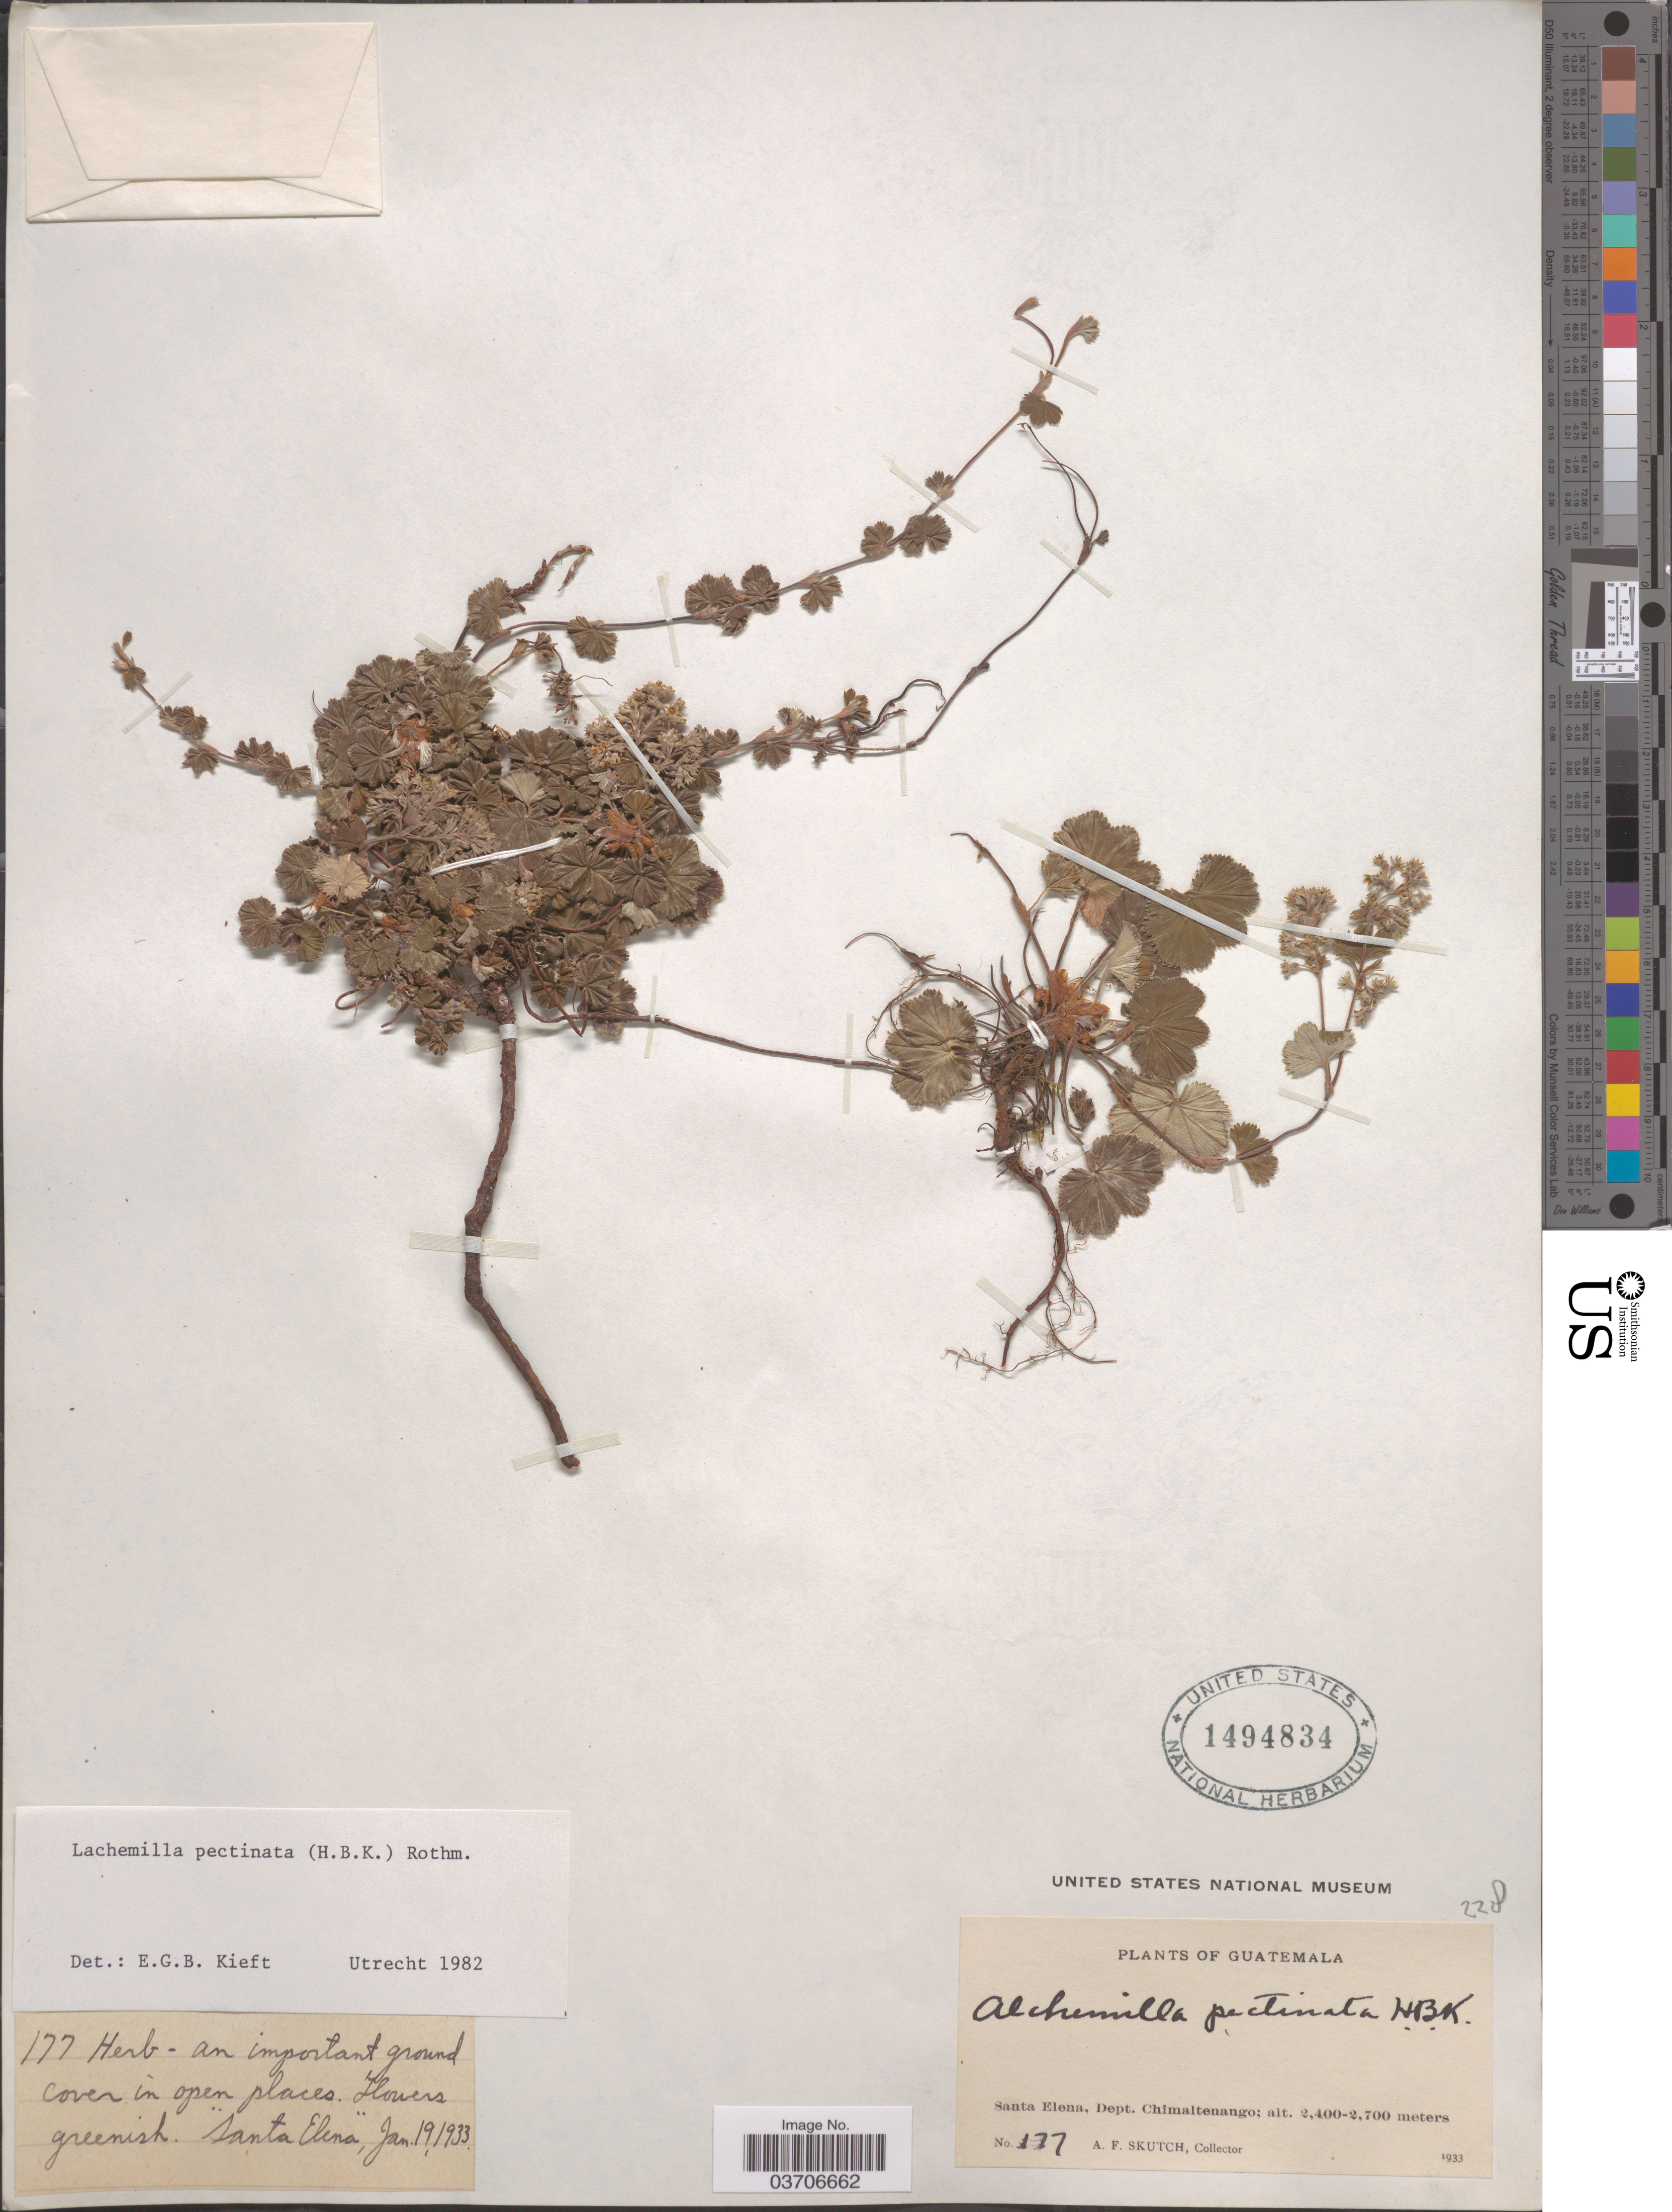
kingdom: Plantae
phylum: Tracheophyta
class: Magnoliopsida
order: Rosales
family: Rosaceae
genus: Lachemilla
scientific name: Lachemilla pectinata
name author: (Kunth) Rothm.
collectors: A. F. Skutch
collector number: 177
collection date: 1933-01-19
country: Guatemala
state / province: Chimaltenango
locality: Santa Elena, Dept. Chimaltenango.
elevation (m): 2400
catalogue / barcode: US 1494834